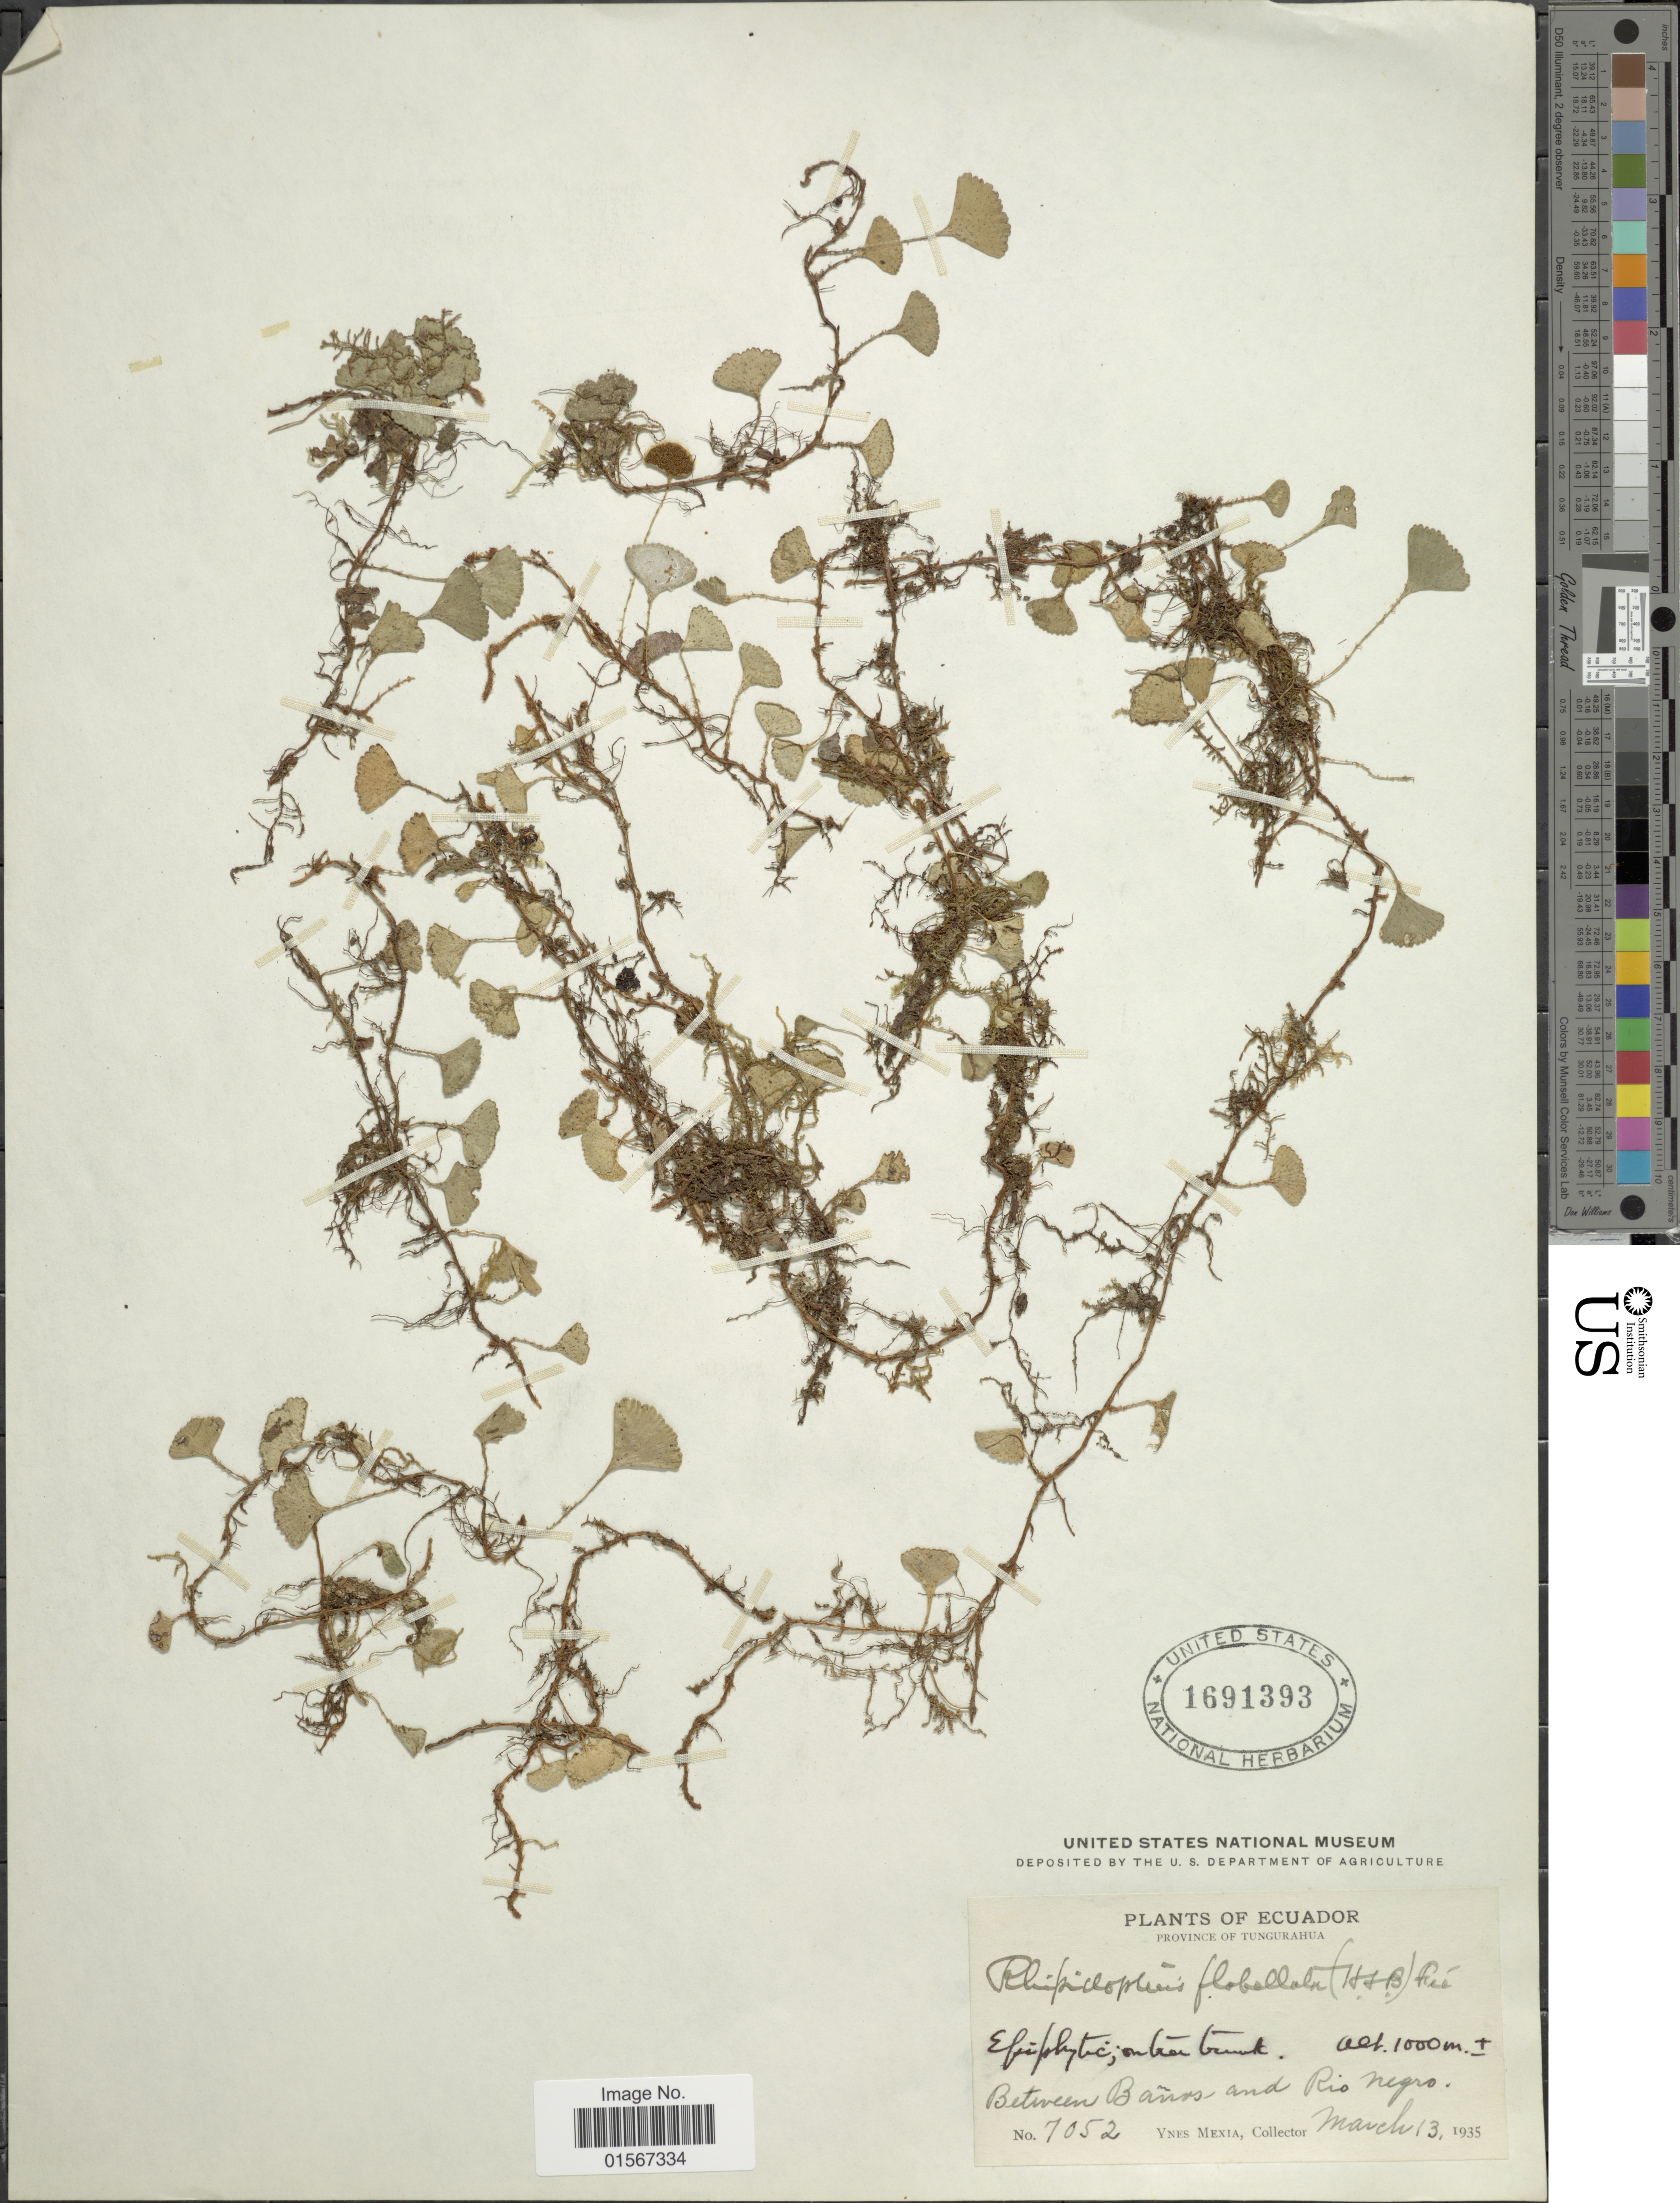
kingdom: Plantae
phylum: Tracheophyta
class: Polypodiopsida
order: Polypodiales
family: Dryopteridaceae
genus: Elaphoglossum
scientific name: Elaphoglossum peltatum f. flabellatum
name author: (Humb. & Bonpl. ex Willd.) Mickel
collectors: Y. Mexia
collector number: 7052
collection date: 1935-03-13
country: Ecuador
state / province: Tungurahua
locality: Ecuador, between Baños and Rio Negro.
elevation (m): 1000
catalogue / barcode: US 1691393